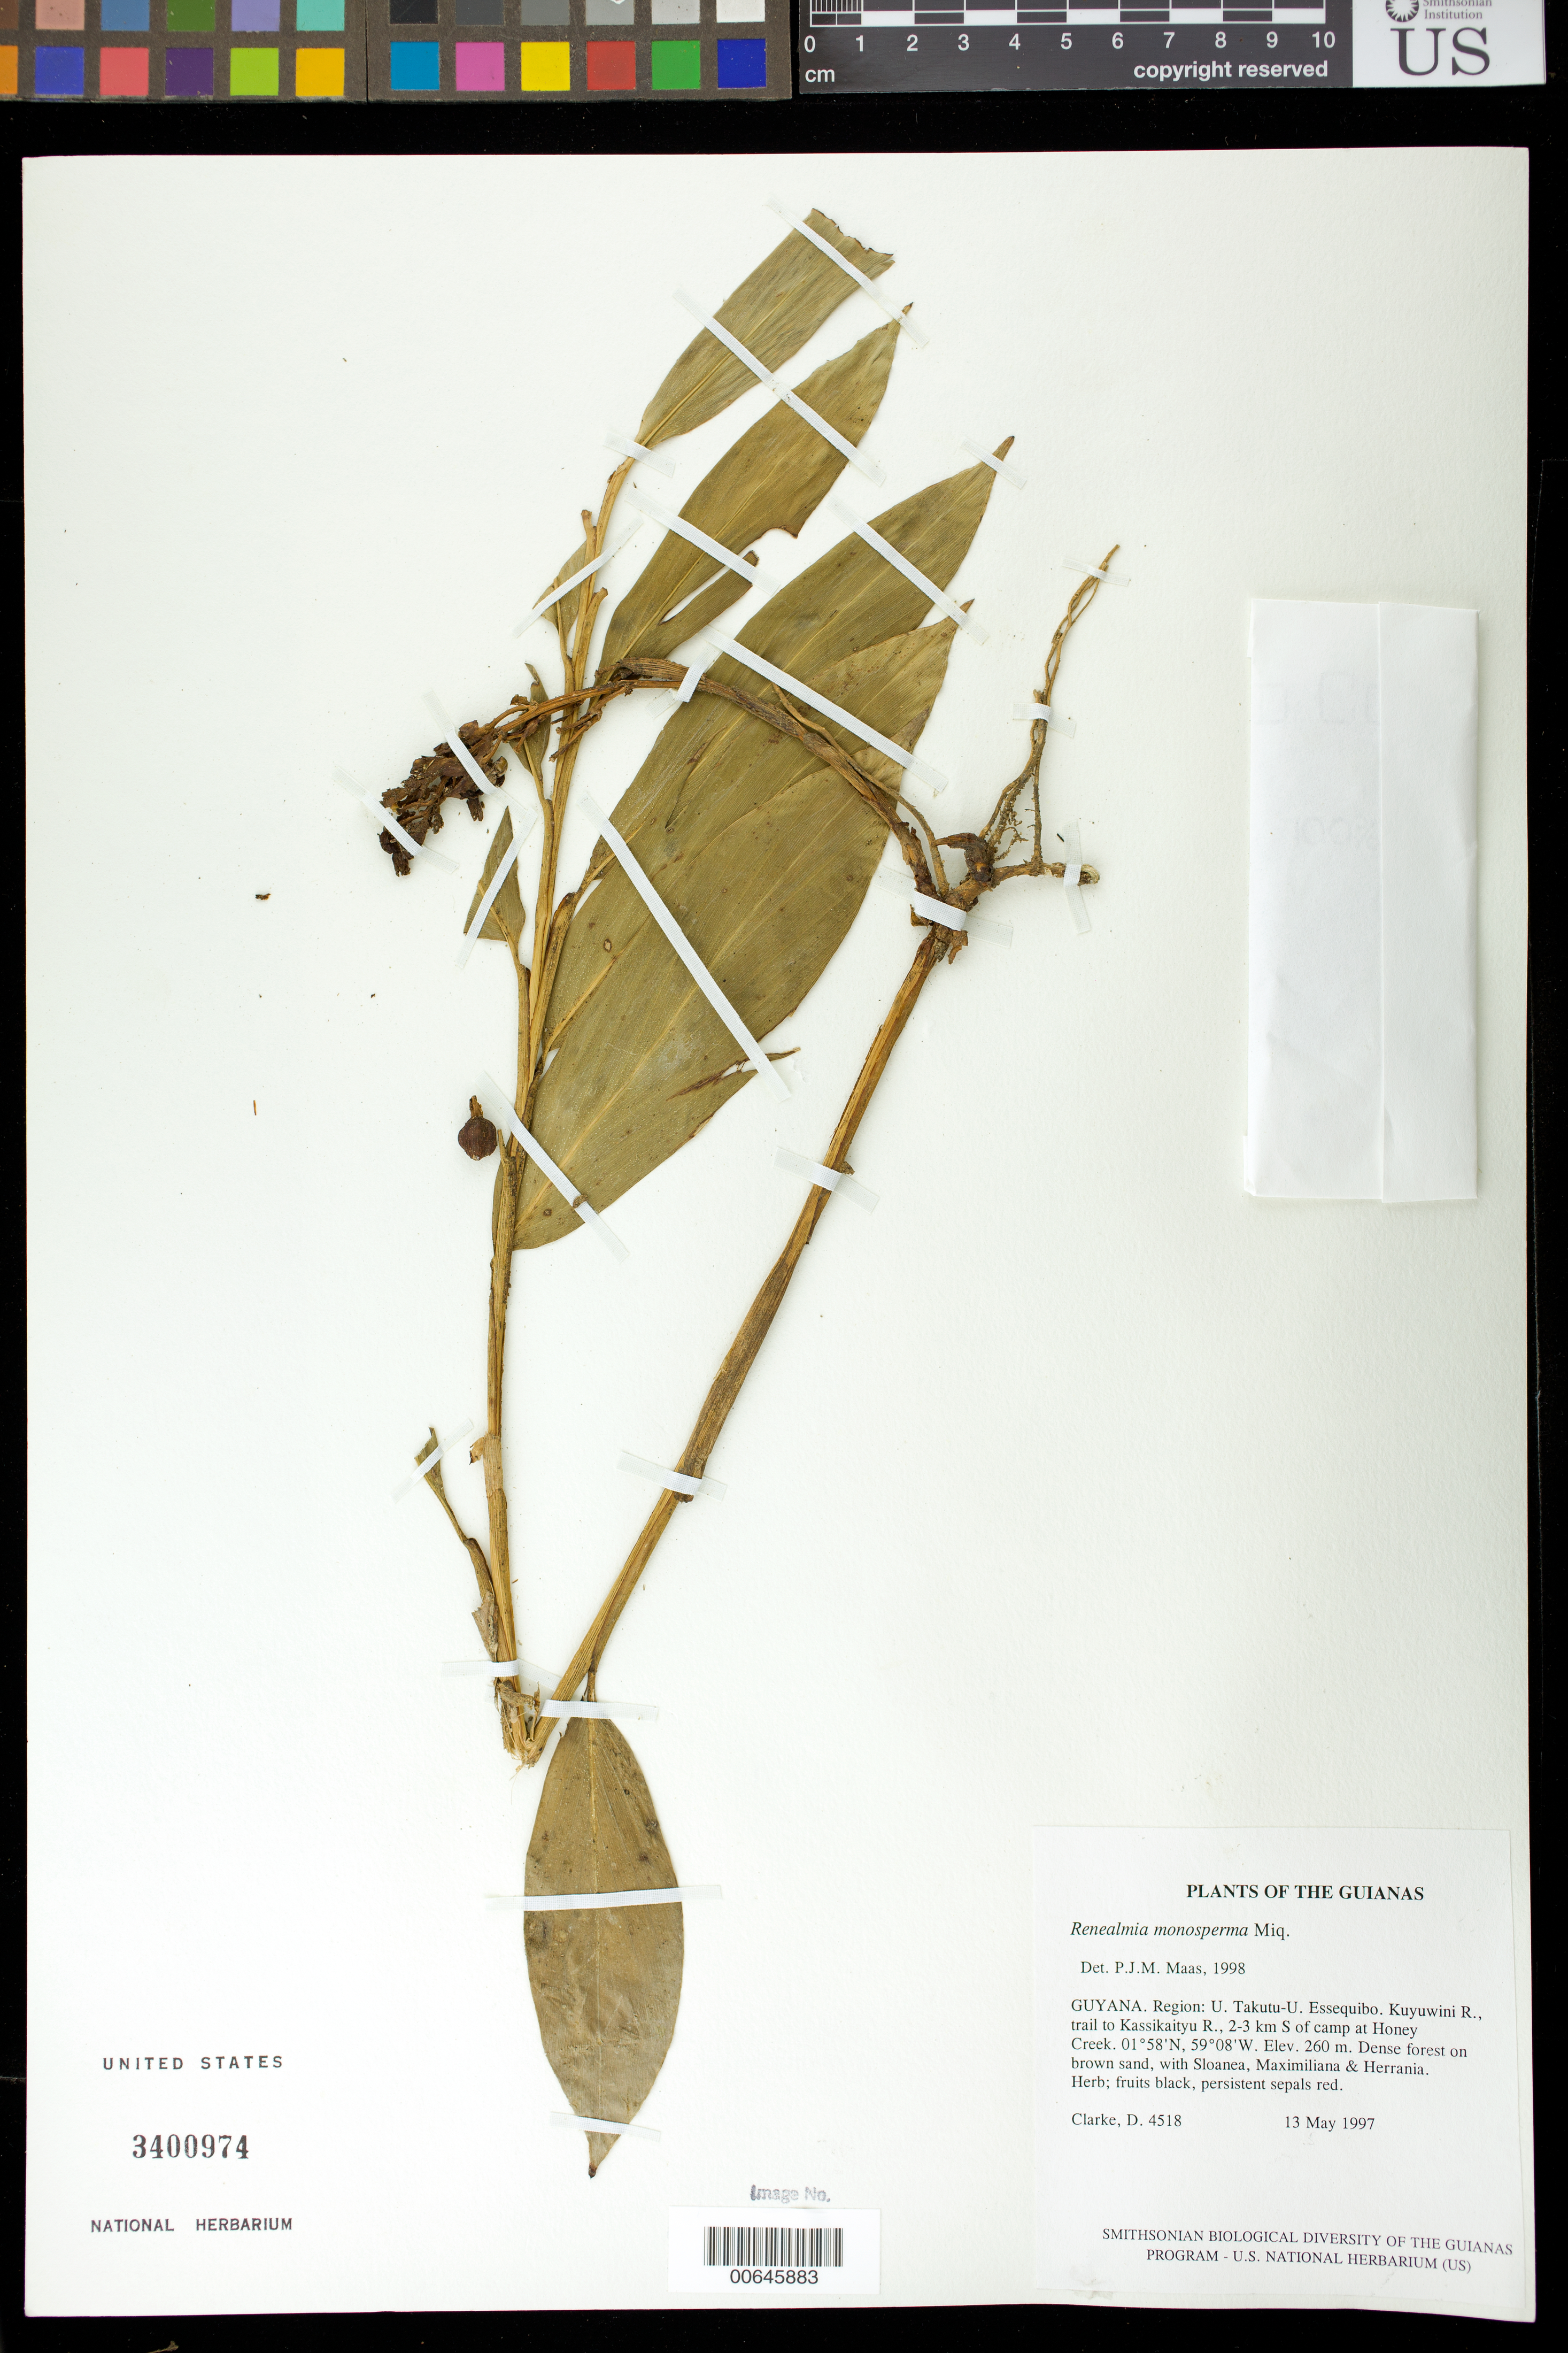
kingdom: Plantae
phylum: Tracheophyta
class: Liliopsida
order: Zingiberales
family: Zingiberaceae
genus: Renealmia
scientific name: Renealmia monosperma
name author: Miq.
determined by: Maas, Paul J. M.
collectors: H. D. Clarke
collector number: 4518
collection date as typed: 13 May 1997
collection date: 1997-05-13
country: Guyana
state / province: U. Takutu-U. Essequibo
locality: Kuyuwini R., trail to Kassikaityu R., 2-3 km S of camp at Honey Creek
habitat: Dense forest on brown sand, with Sloanea, Maximiliana & Herrania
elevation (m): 260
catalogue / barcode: US 3400974